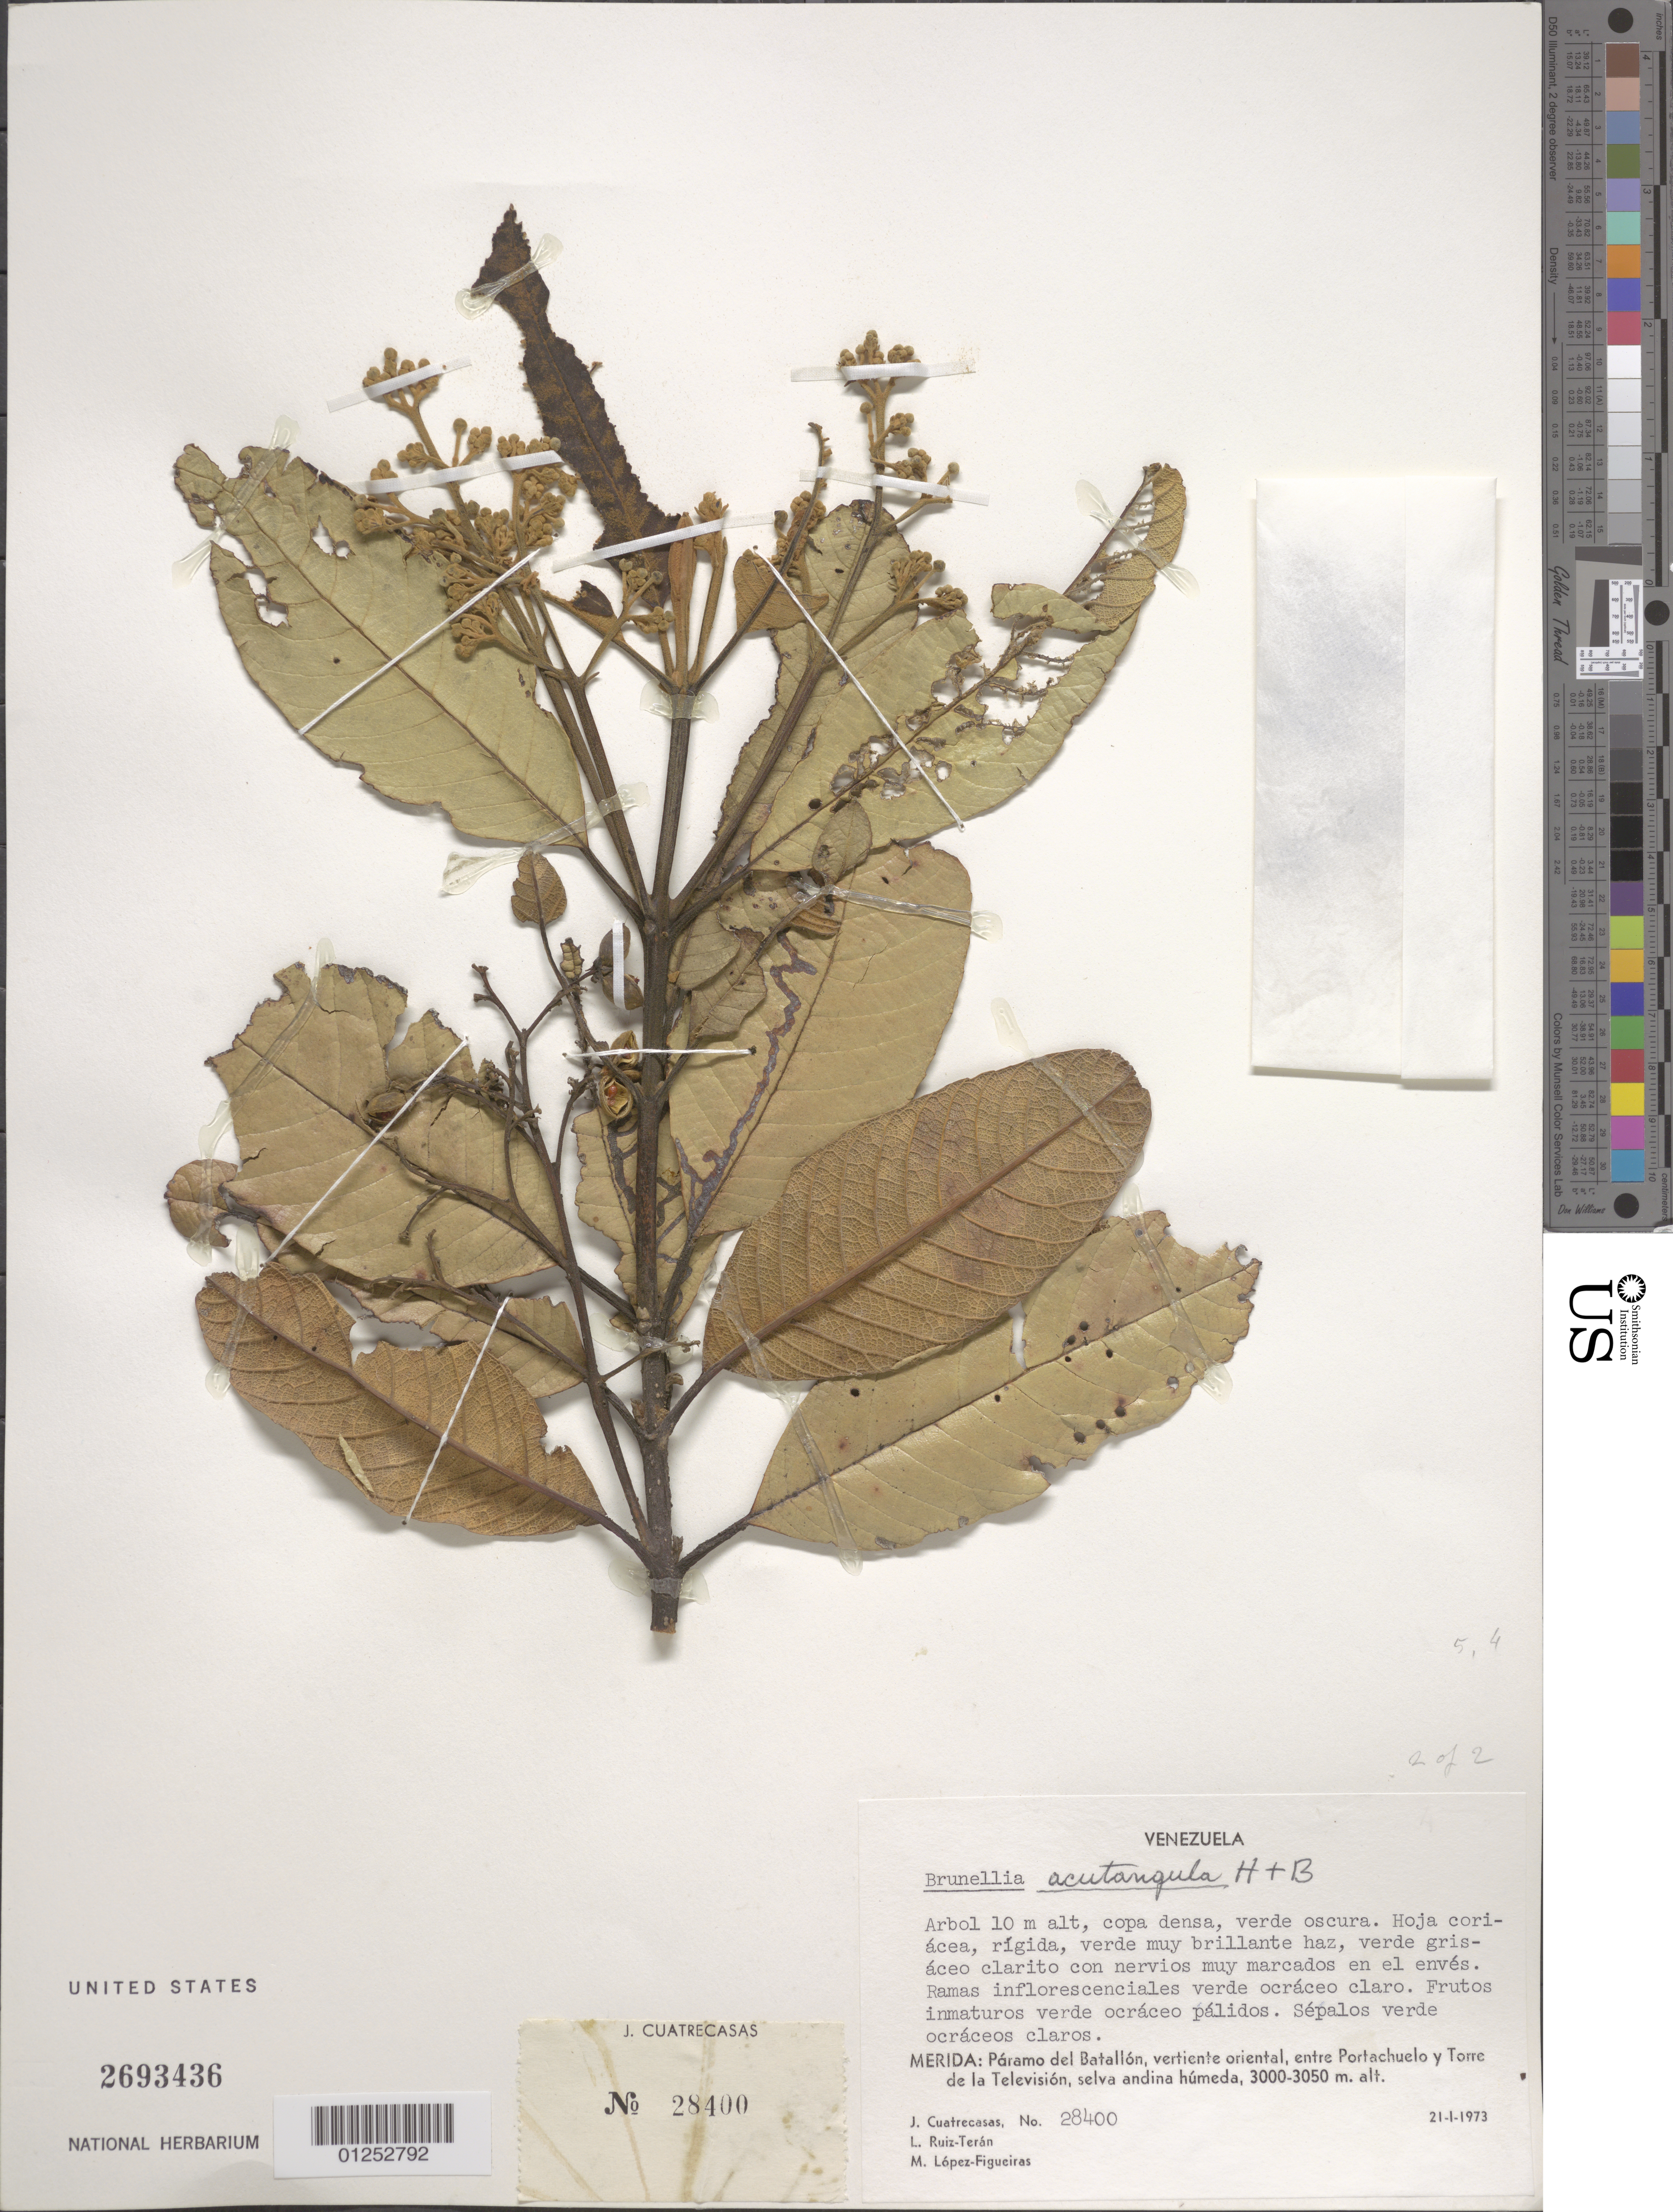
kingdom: Plantae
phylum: Tracheophyta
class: Magnoliopsida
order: Oxalidales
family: Brunelliaceae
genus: Brunellia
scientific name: Brunellia acutangula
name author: Humb. & Bonpl.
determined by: Cuatrecasas, J.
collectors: J. Cuatrecasas, L. E. Ruíz-Terán & M. López Figueiras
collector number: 28400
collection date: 1973-01-21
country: Venezuela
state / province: Tachira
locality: Paramo del Batallon, vertiente oriental, entre Portachuelo y Torre de la Television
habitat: Selva andina humeda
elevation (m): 3000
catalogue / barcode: US 2693436